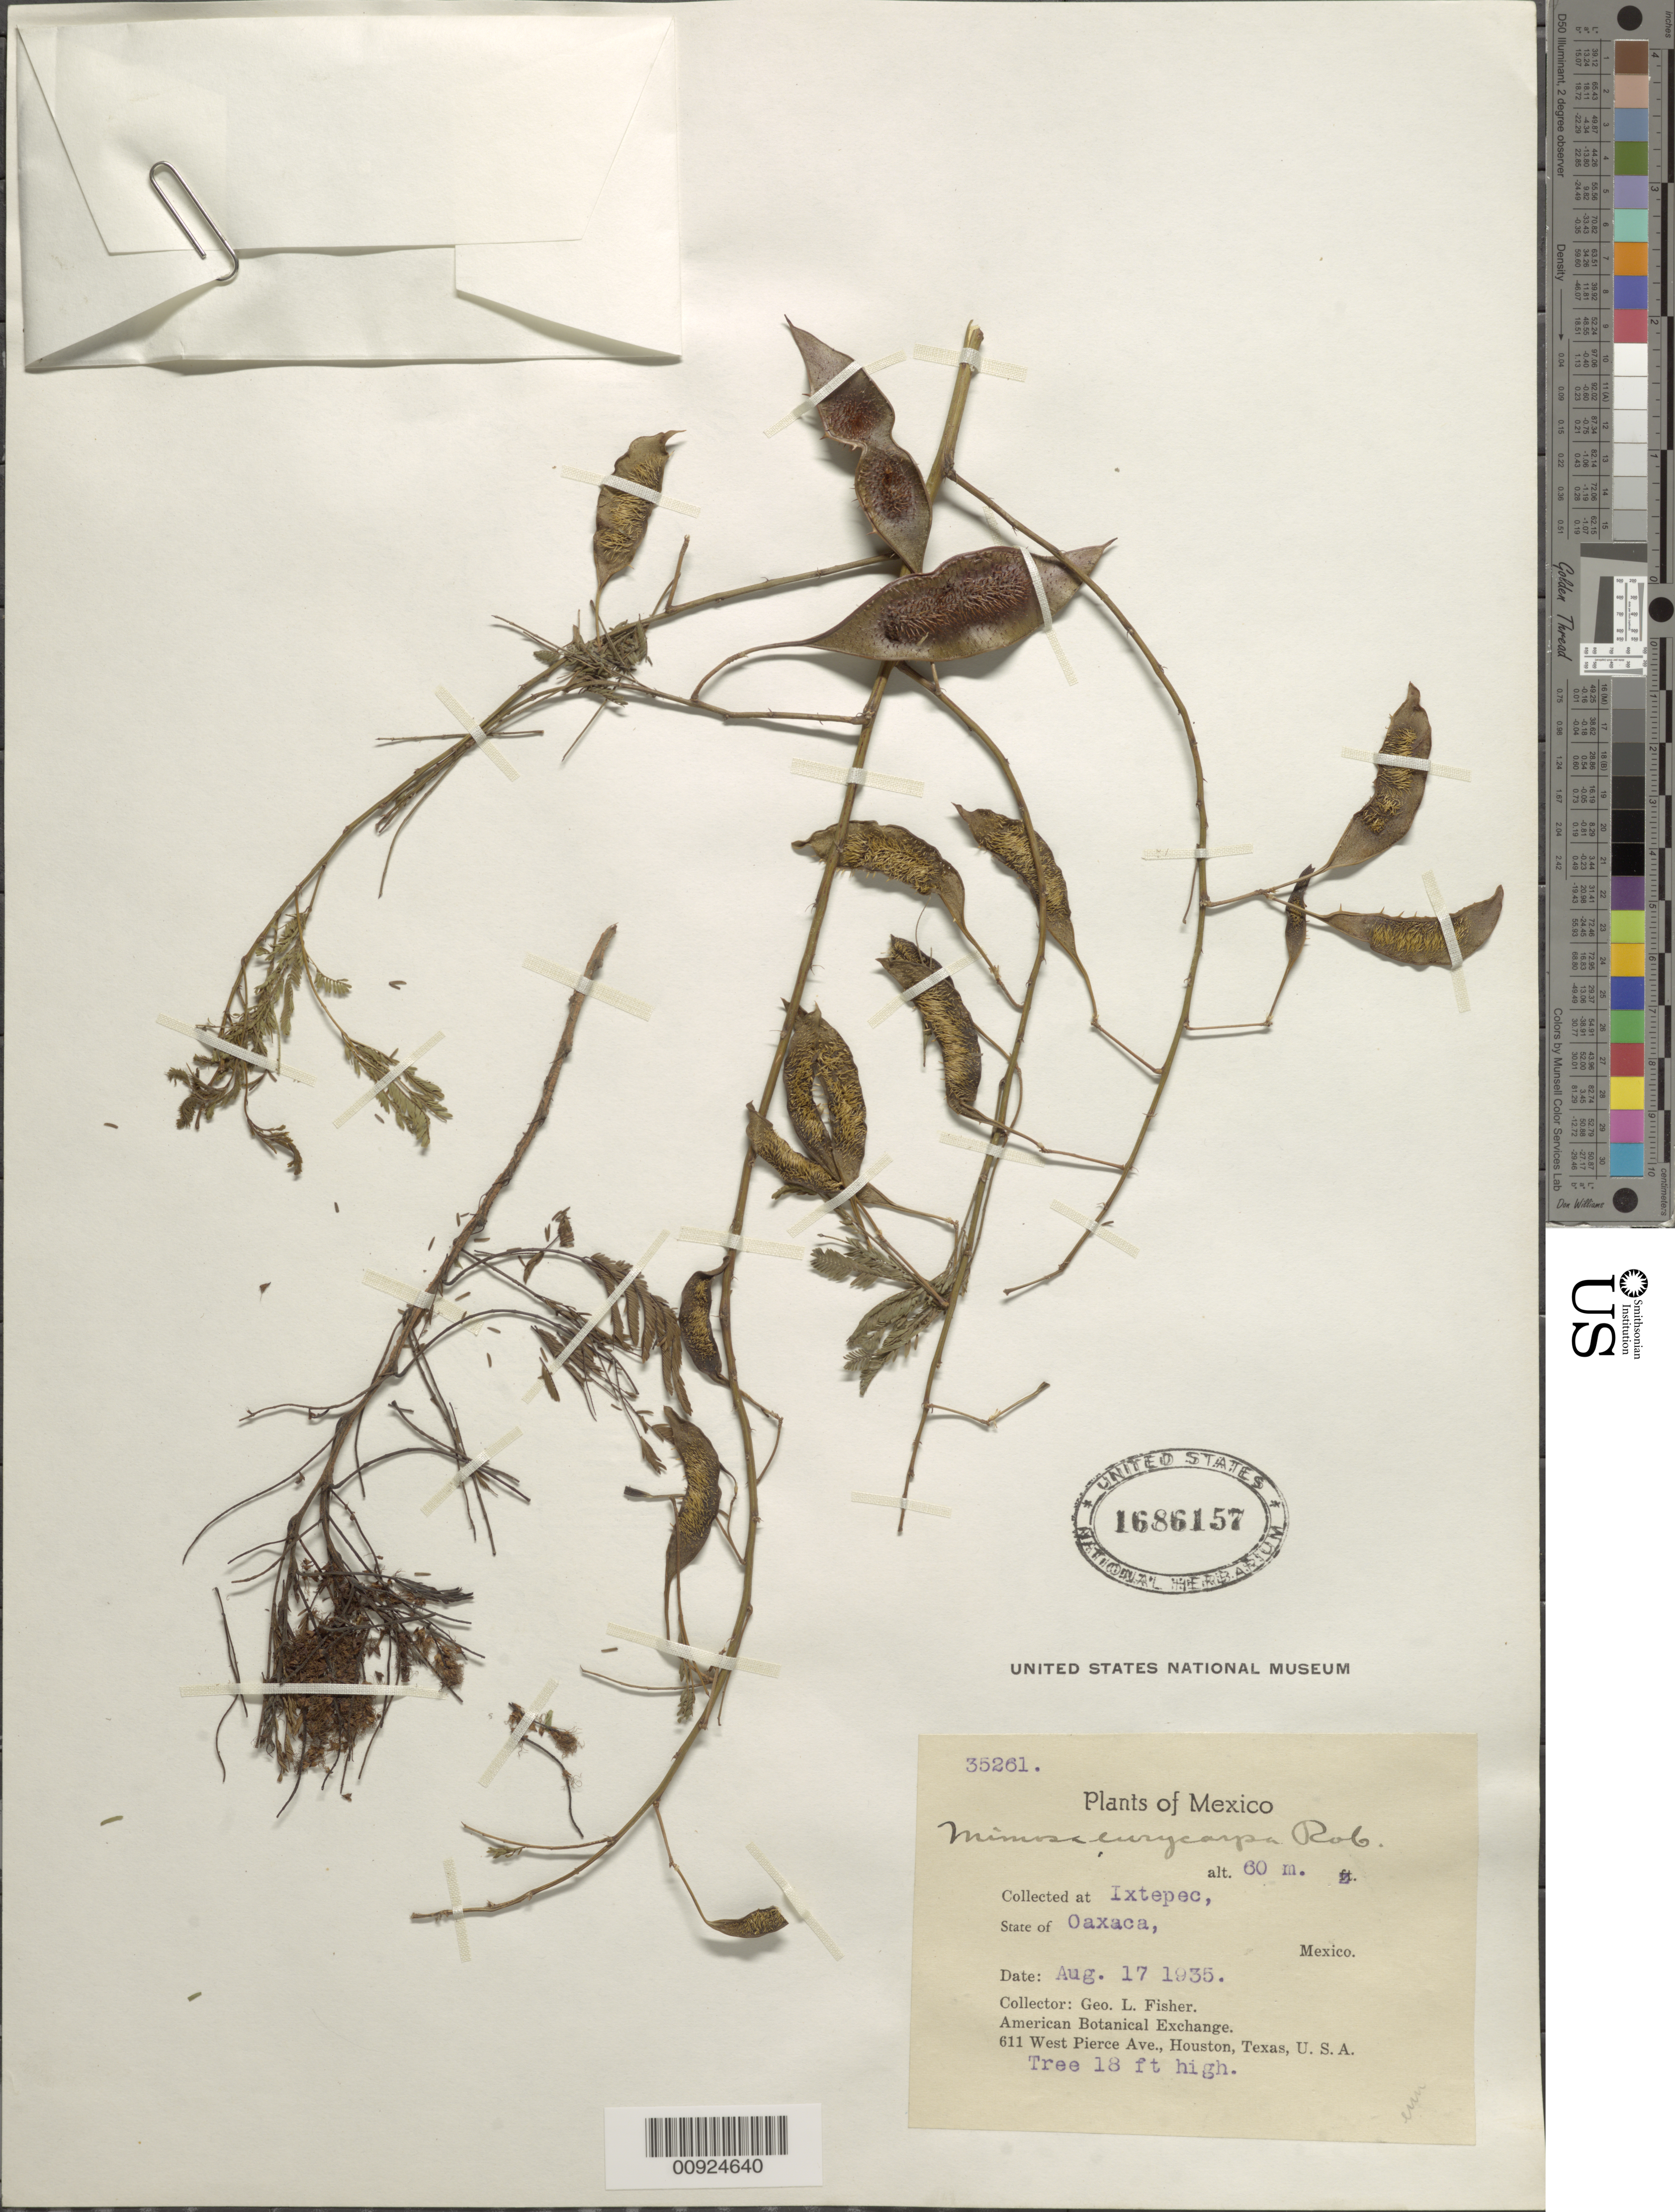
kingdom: Plantae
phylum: Tracheophyta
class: Magnoliopsida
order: Fabales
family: Fabaceae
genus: Mimosa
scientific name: Mimosa eurycarpa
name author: B.L. Rob.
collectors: G. L. Fisher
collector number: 35261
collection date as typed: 17 Aug 1935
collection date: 1935-08-17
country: Mexico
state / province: Oaxaca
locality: Ixtepec, Oaxaca.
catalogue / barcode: US 1686157